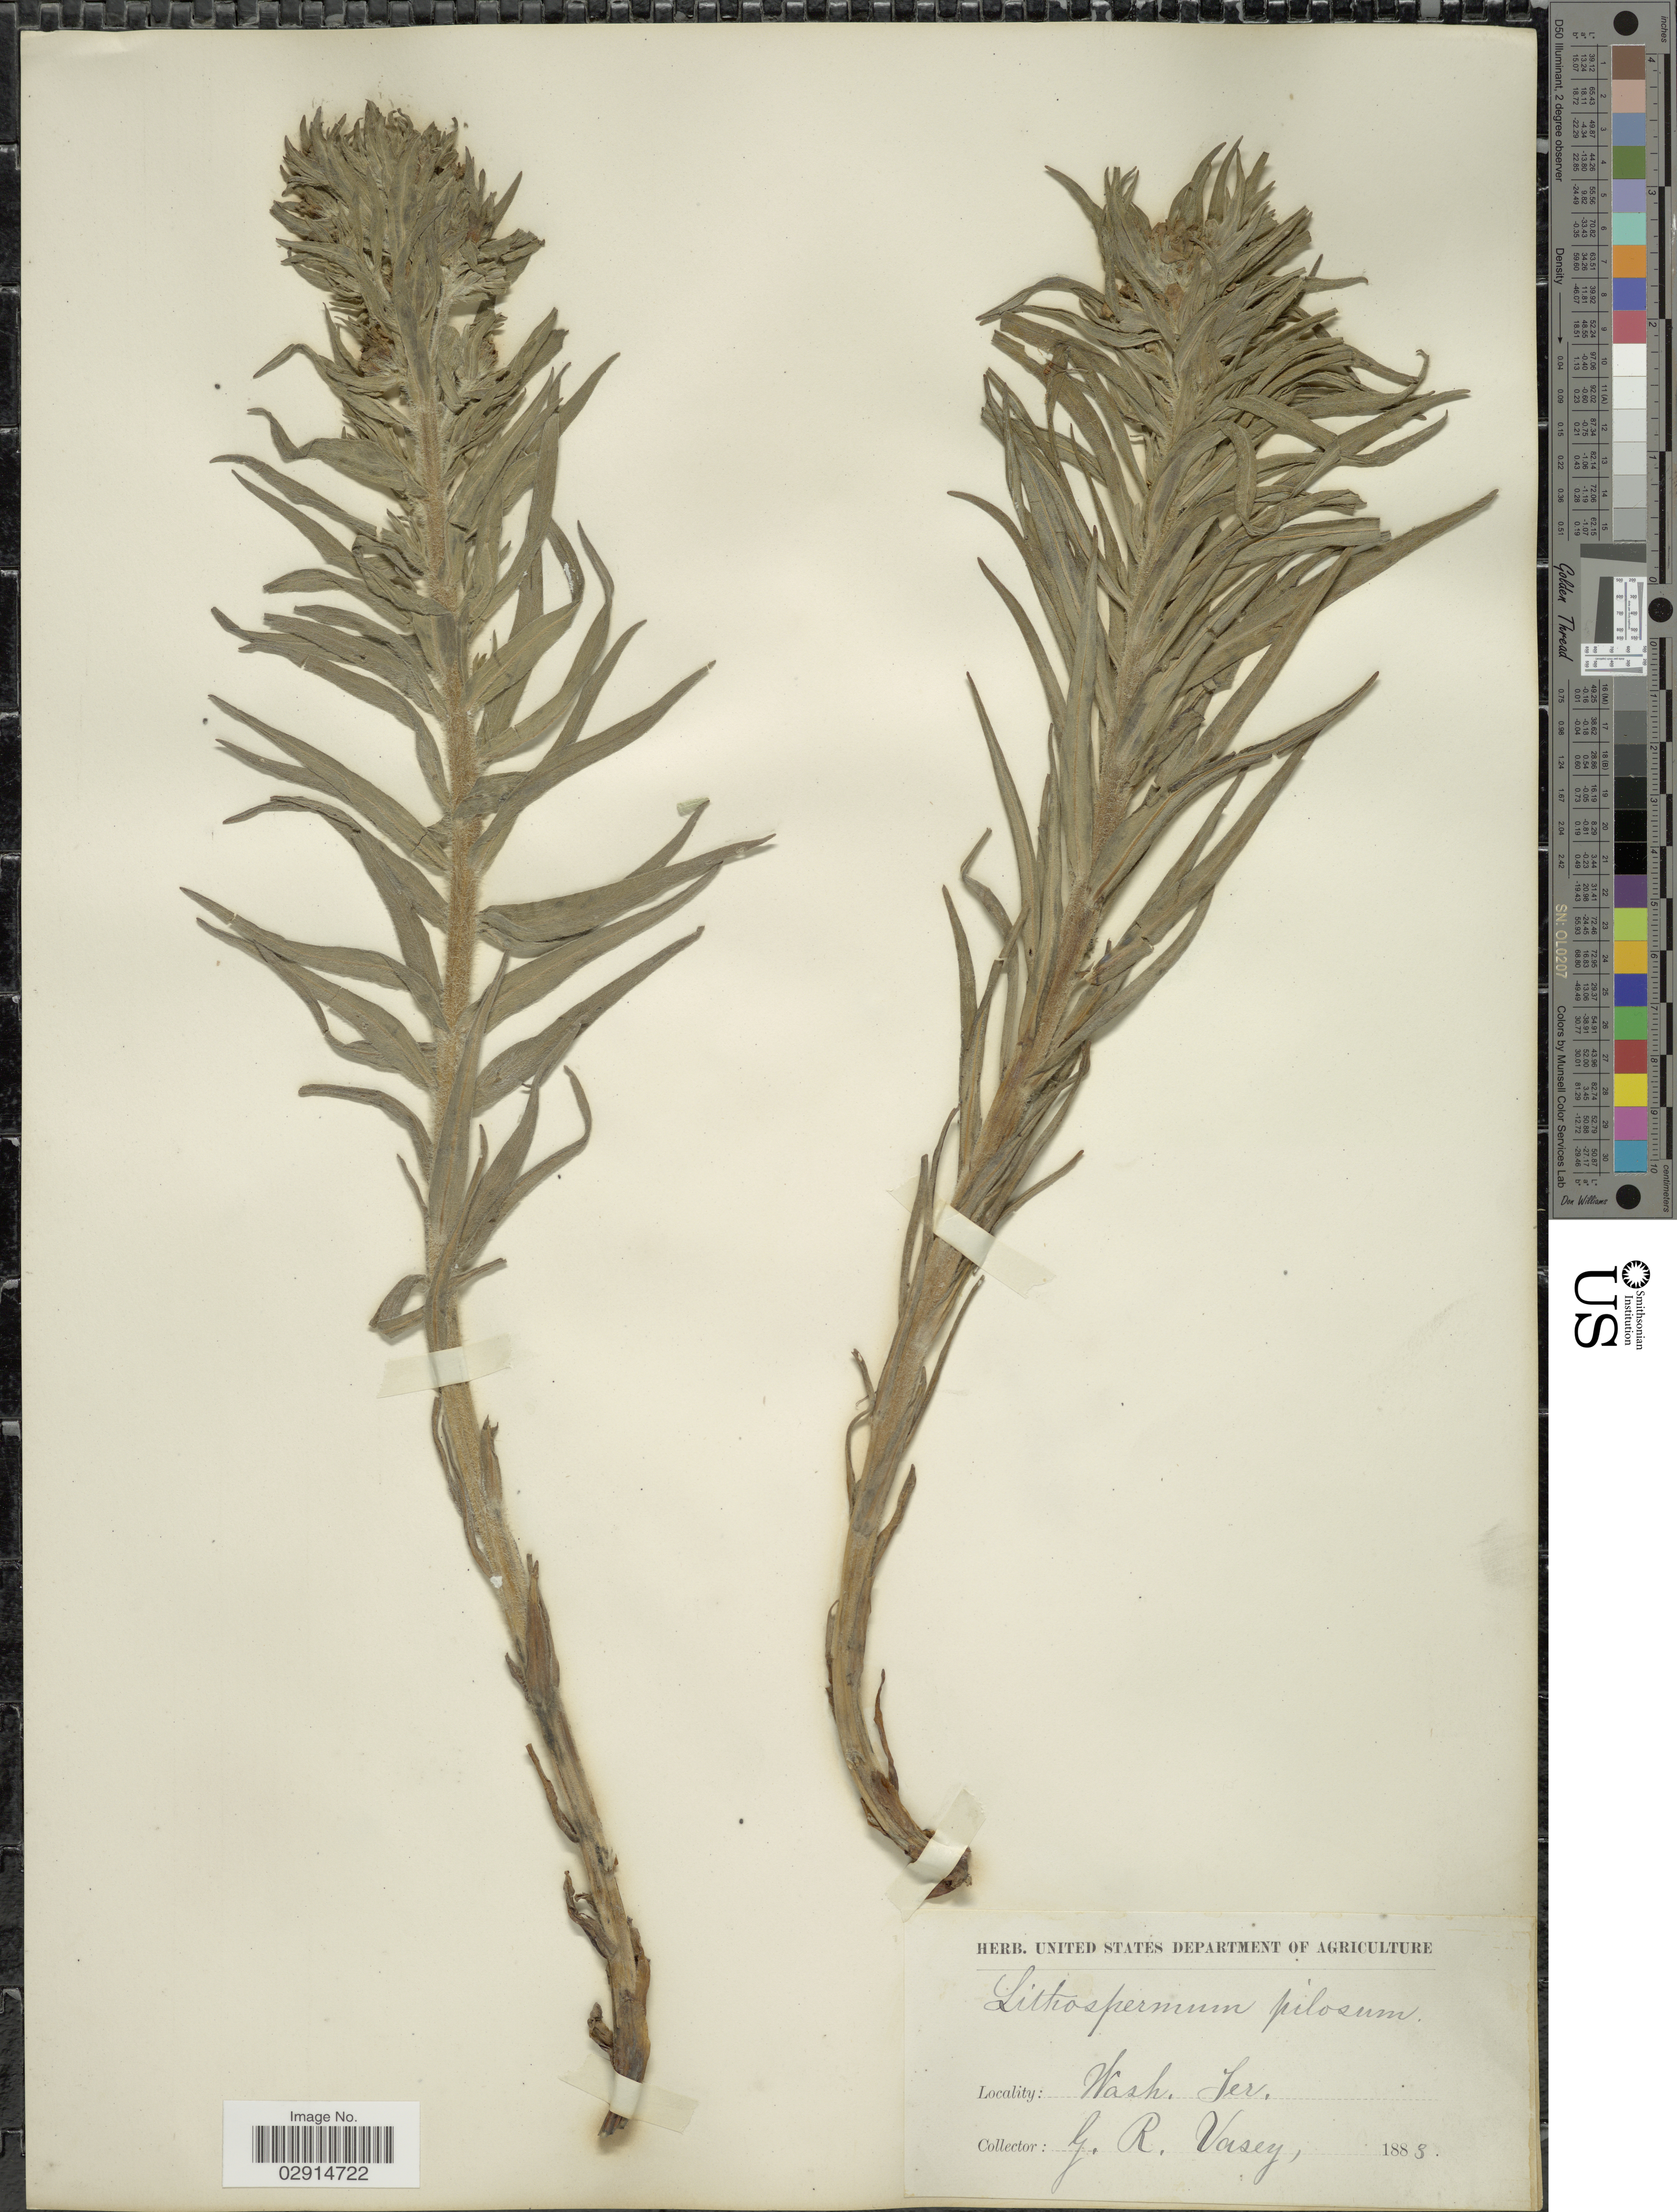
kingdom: Plantae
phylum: Tracheophyta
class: Magnoliopsida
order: Boraginales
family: Boraginaceae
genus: Lithospermum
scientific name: Lithospermum ruderale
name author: Douglas ex Lehm.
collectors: G. R. Vasey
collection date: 1883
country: United States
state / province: Washington